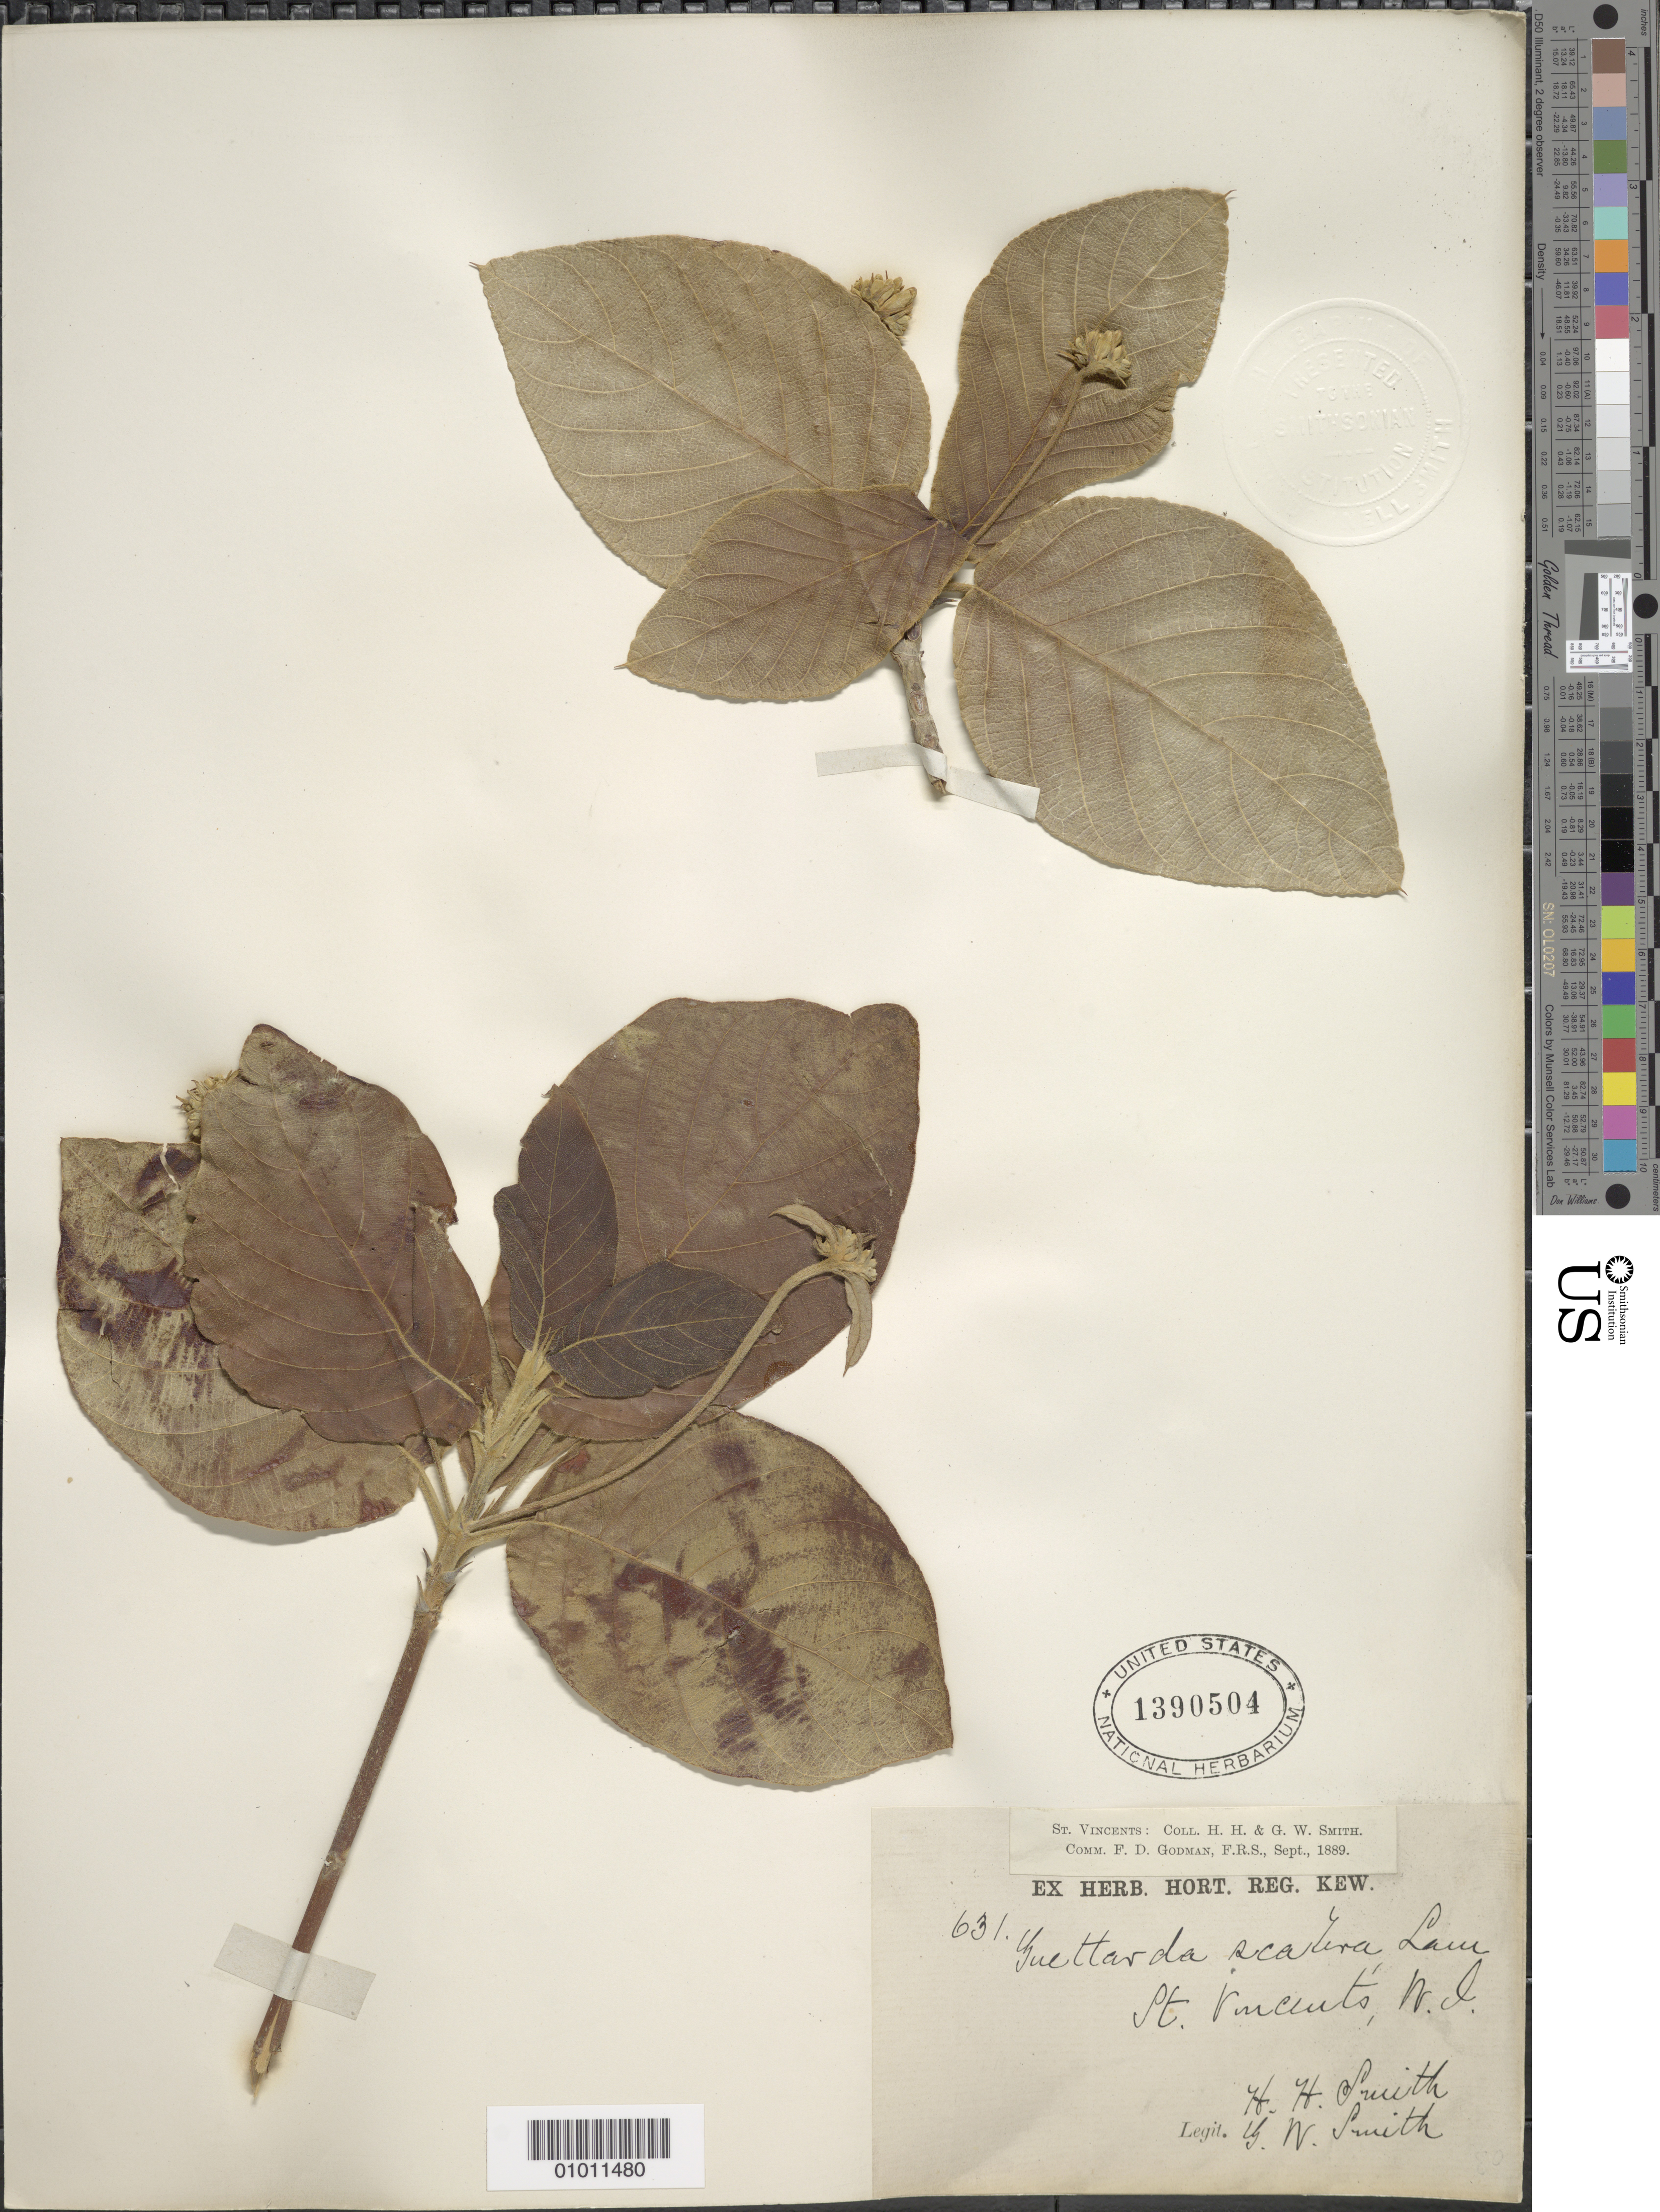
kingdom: Plantae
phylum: Tracheophyta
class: Magnoliopsida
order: Gentianales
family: Rubiaceae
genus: Guettarda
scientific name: Guettarda scabra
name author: (L.) Vent.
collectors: H. H. Smith & G. Smith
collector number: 631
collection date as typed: Sep 1889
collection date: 1889-09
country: St. Vincent - Grenadines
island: St. Vincent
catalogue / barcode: US 1390504